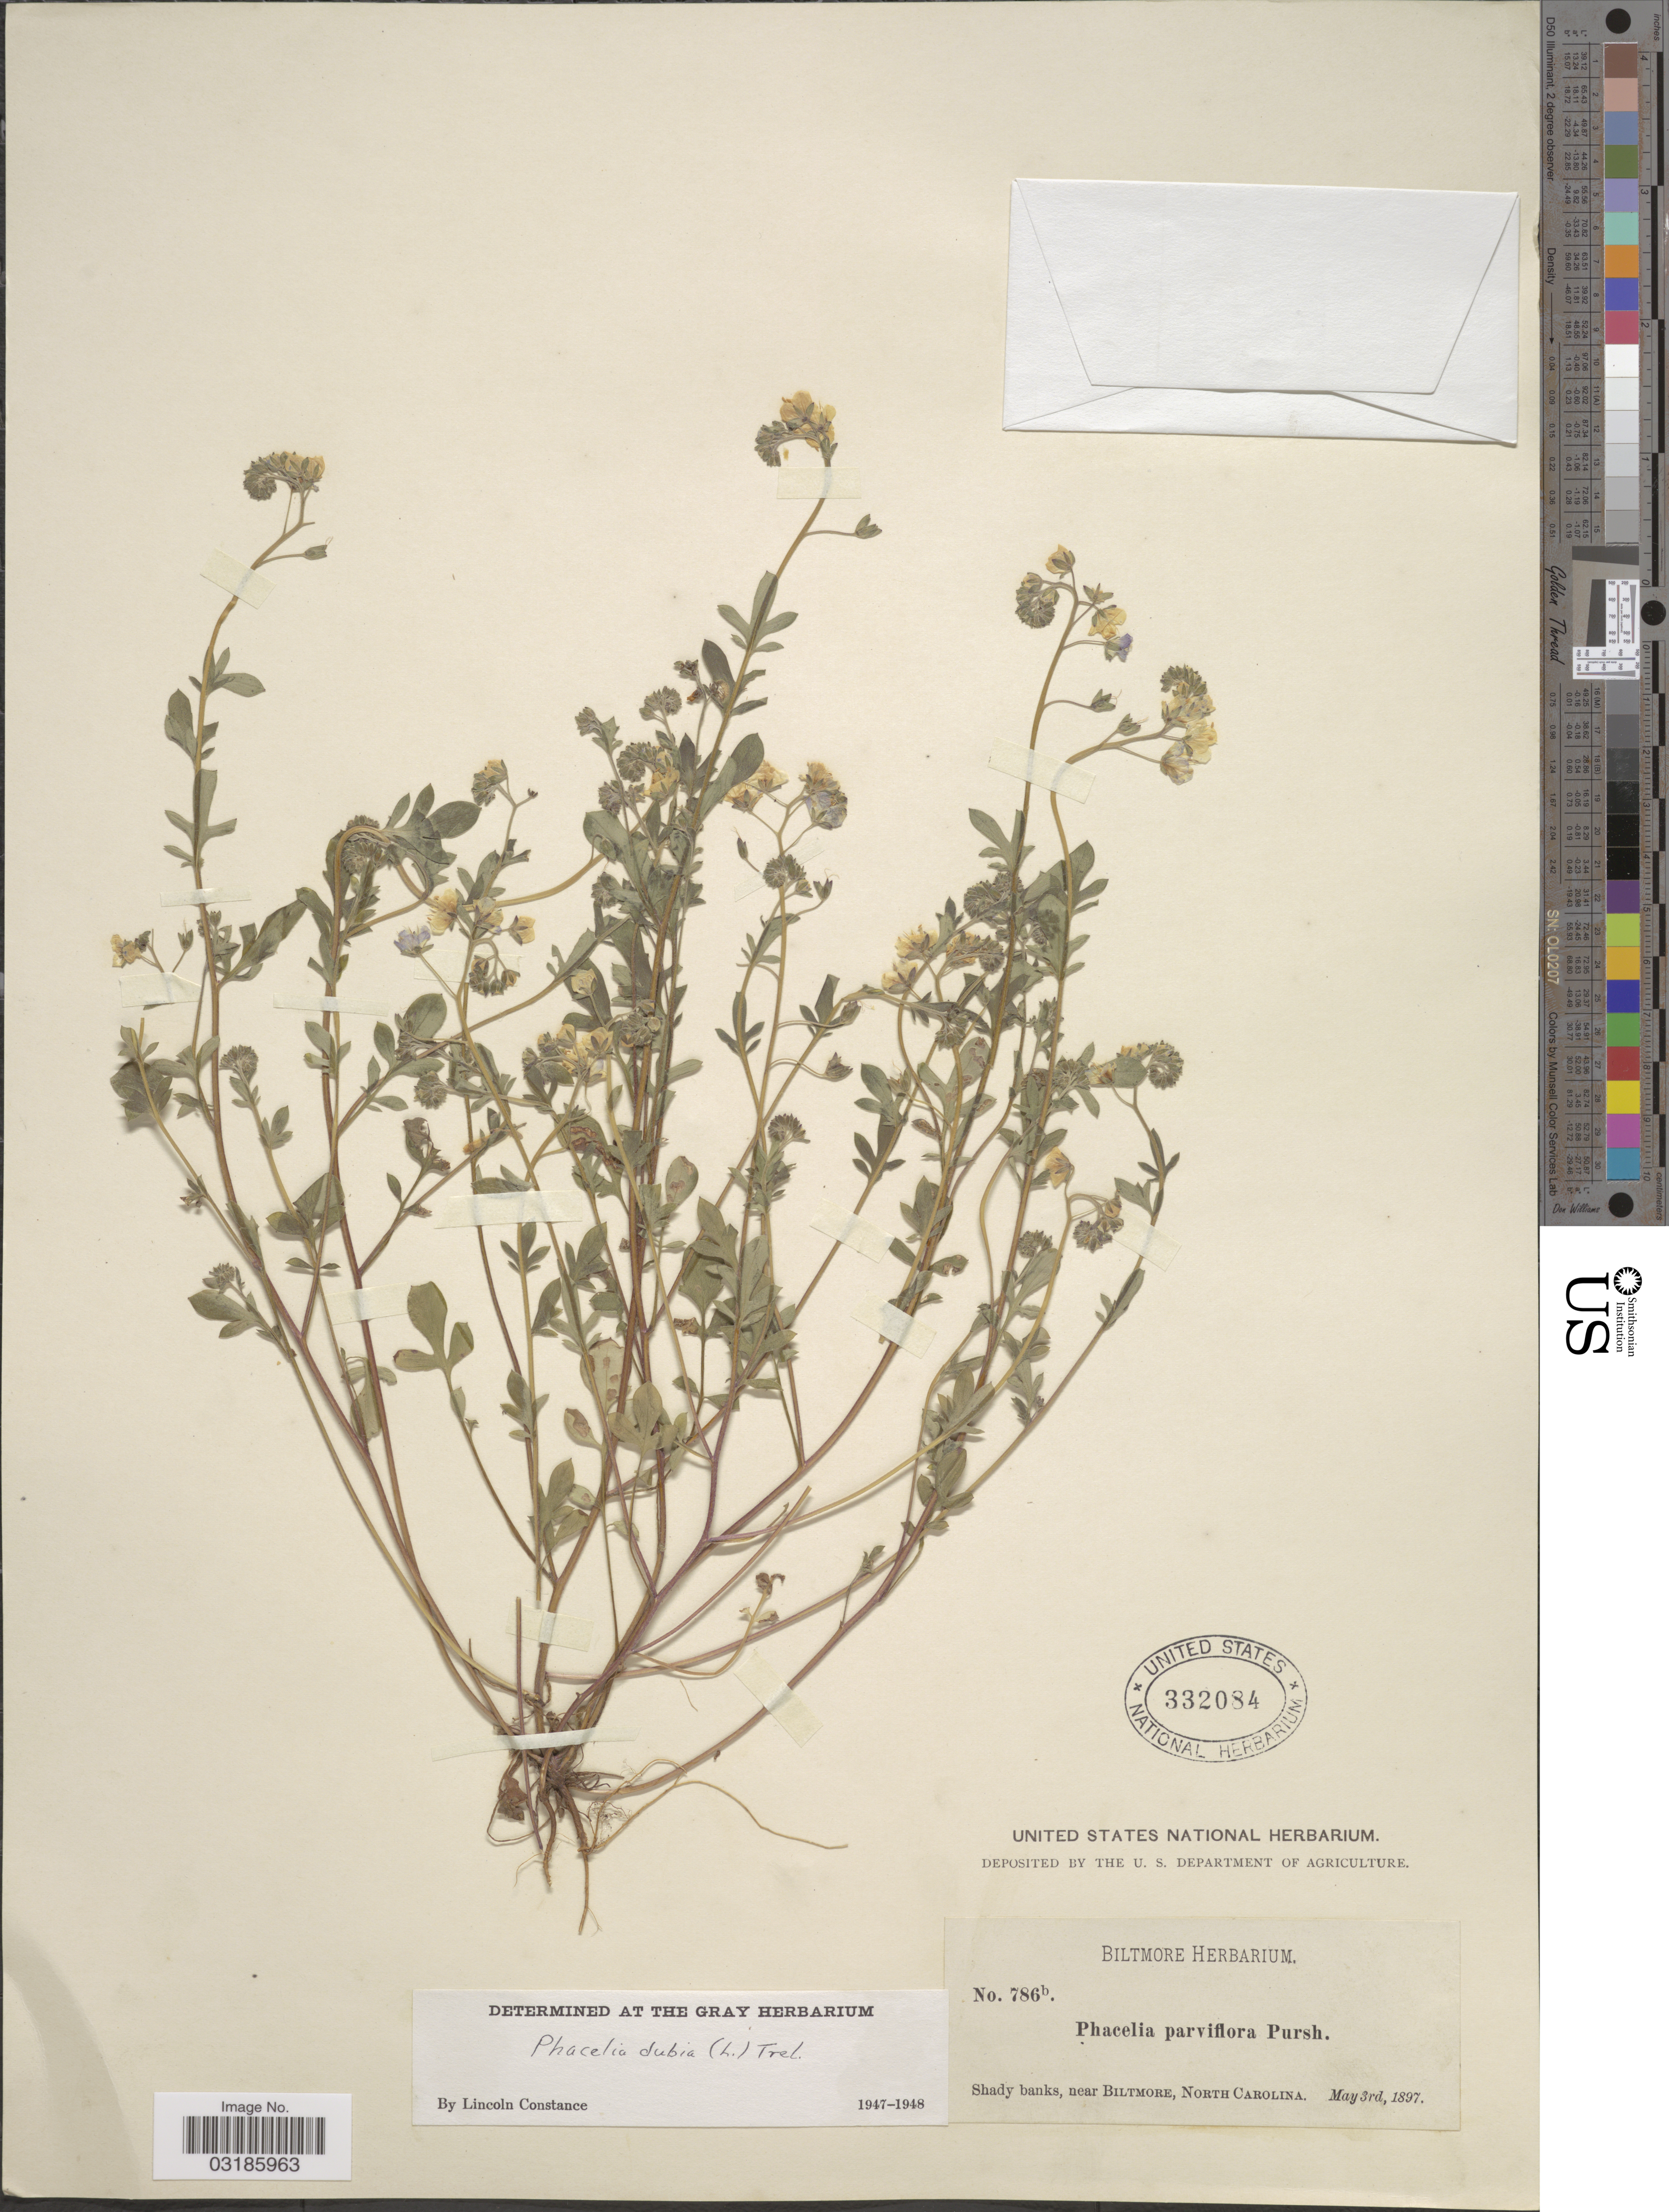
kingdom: Plantae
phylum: Tracheophyta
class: Magnoliopsida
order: Boraginales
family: Hydrophyllaceae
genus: Phacelia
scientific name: Phacelia dubia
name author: (L.) Trel.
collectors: ex herb. Biltmore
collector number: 786b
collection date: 1897-05-03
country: United States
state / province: North Carolina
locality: Shady banks, near Biltmore.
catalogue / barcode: US 332084